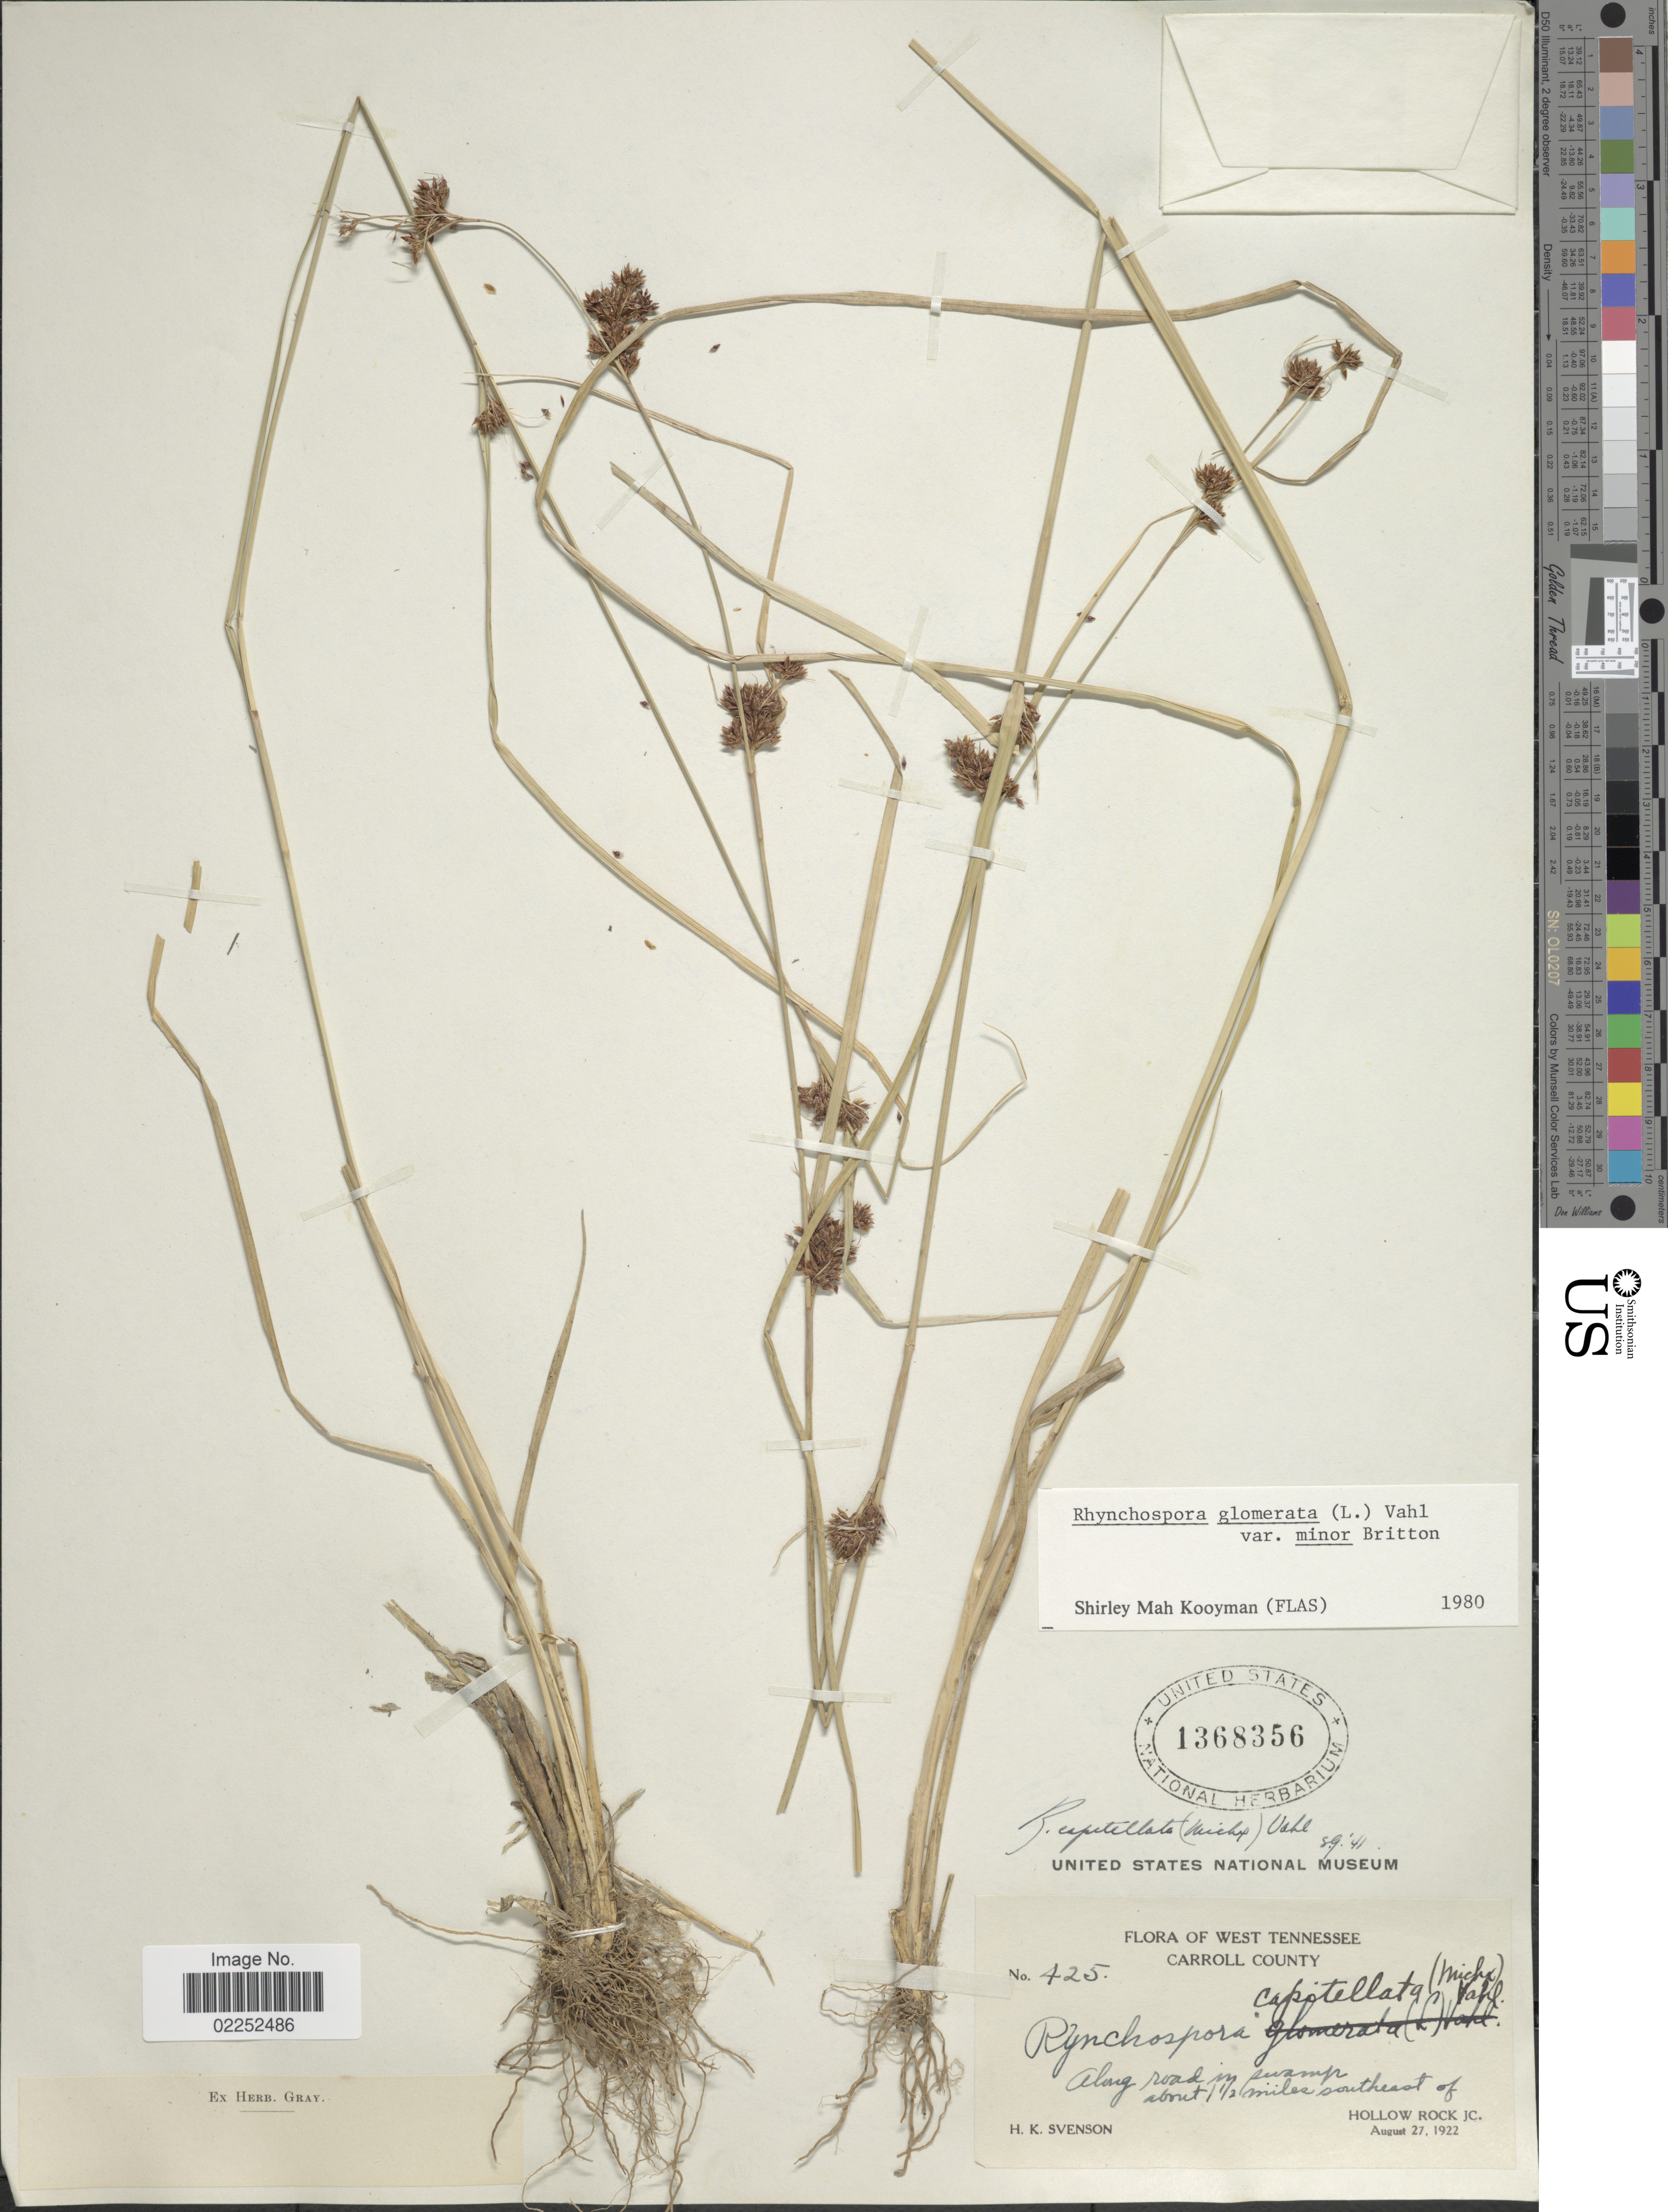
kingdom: Plantae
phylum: Tracheophyta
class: Liliopsida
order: Poales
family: Cyperaceae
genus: Rhynchospora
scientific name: Rhynchospora capitellata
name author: (Michx.) Vahl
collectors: H. K. Svenson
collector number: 425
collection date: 1922-08-27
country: United States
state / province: Tennessee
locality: West Tennessee, Carroll County, Along road in swamp about 1½ miles southeast of Hollow Rock JC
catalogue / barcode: US 1368356